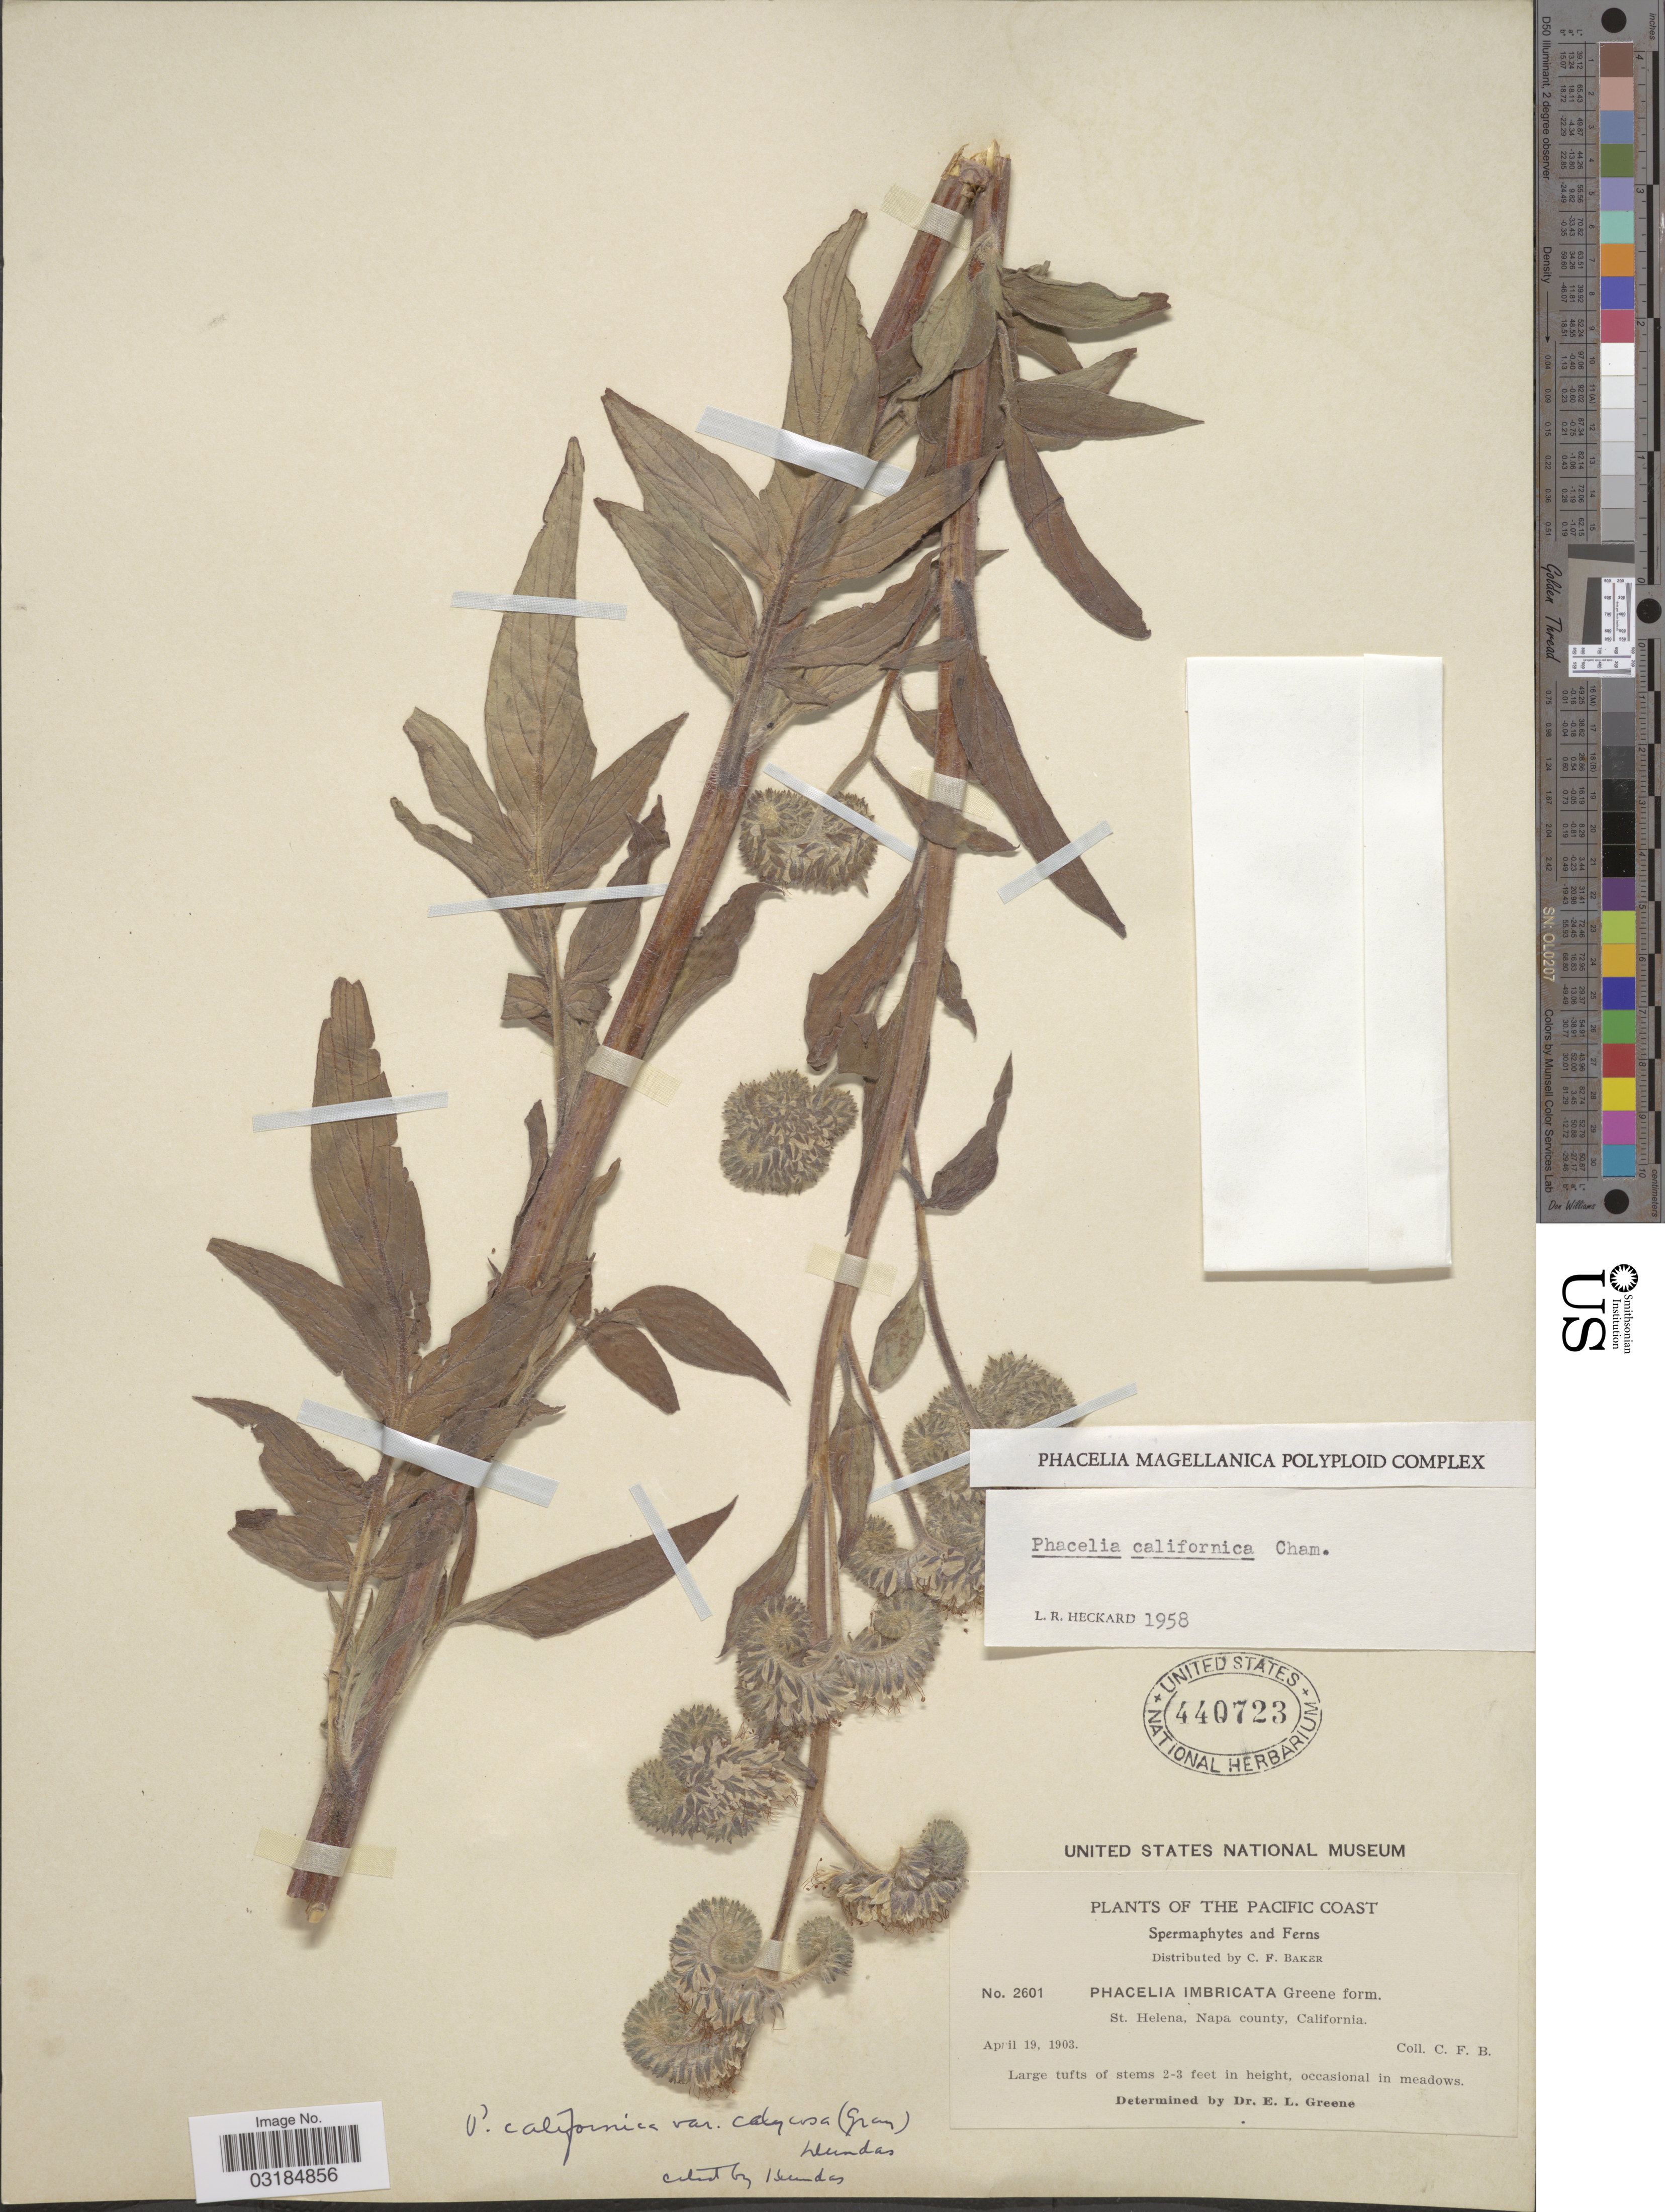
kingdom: Plantae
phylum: Tracheophyta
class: Magnoliopsida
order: Boraginales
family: Hydrophyllaceae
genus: Phacelia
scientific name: Phacelia californica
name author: Cham.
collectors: C. F. Baker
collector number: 2601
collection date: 1903-04-19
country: United States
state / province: California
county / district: Napa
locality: The Pacific Coast, St. Helena, Napa county, California.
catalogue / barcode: US 440723